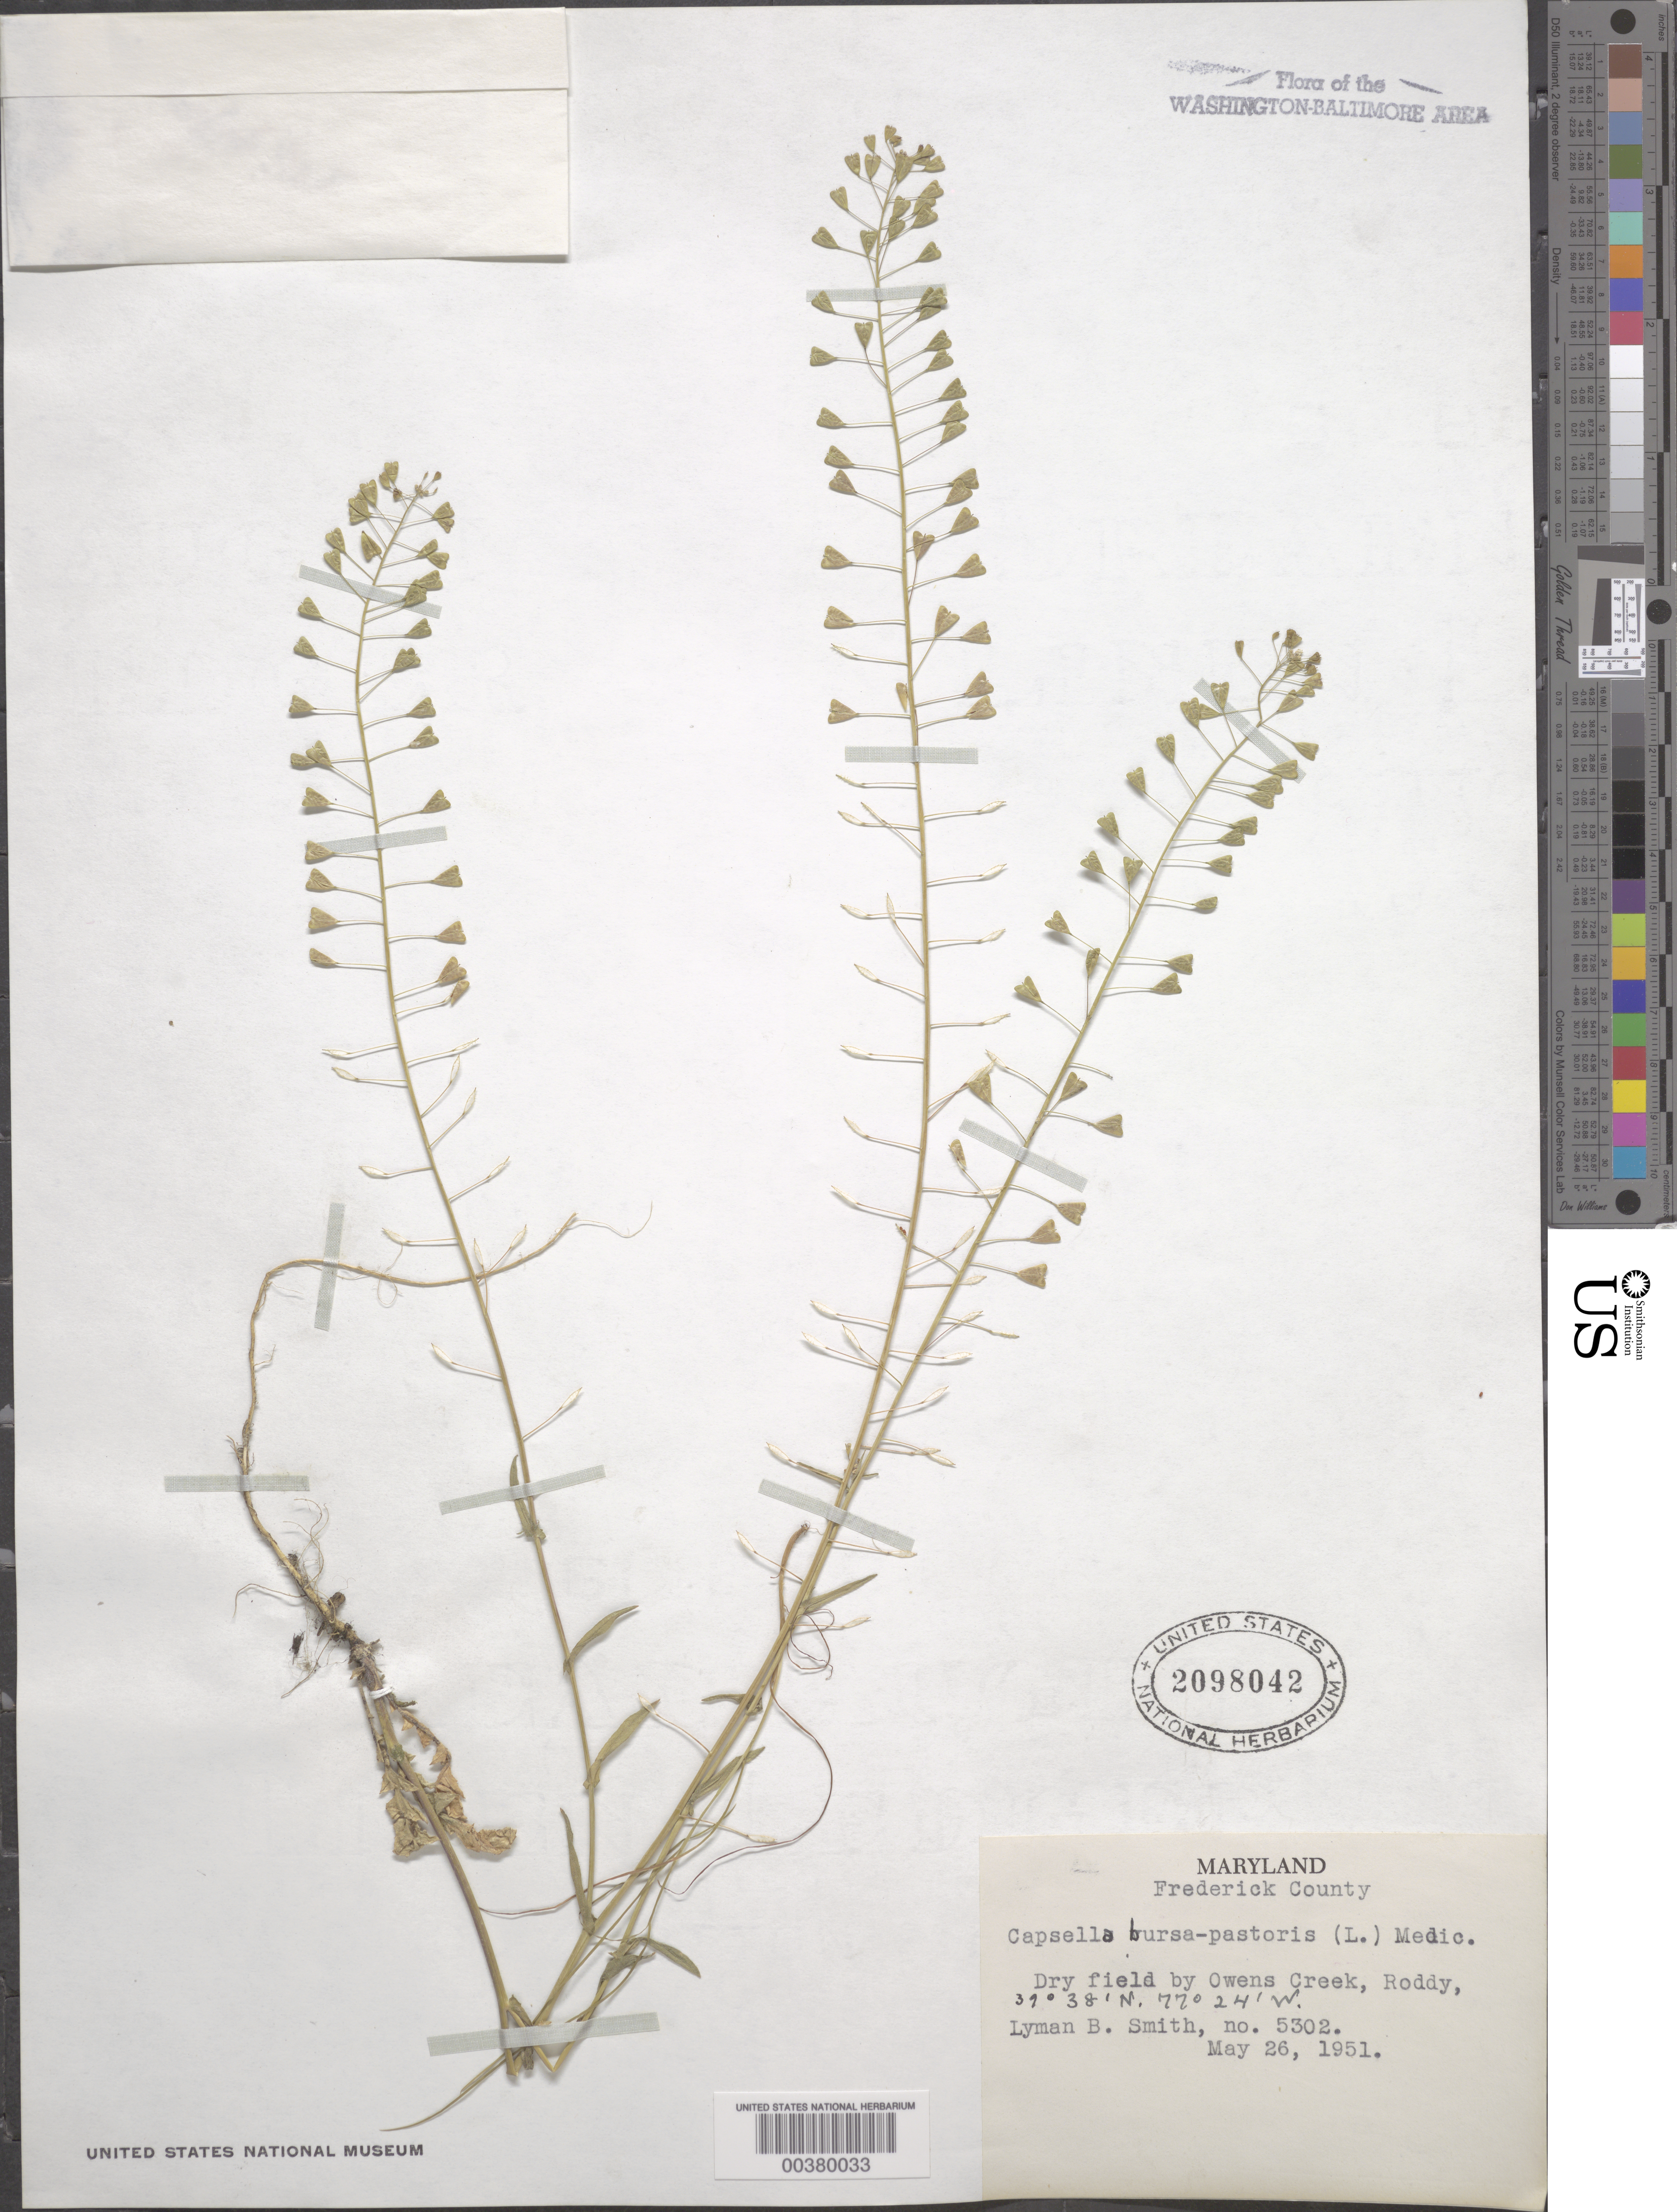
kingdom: Plantae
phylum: Tracheophyta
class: Magnoliopsida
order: Brassicales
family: Brassicaceae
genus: Capsella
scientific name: Capsella bursa-pastoris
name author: (L.) Medik.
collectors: L. Smith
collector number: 5302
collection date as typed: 26 May 1951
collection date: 1951-05-26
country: United States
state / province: Maryland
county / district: Frederick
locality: Owens Creek, Roddy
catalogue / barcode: US 2098042